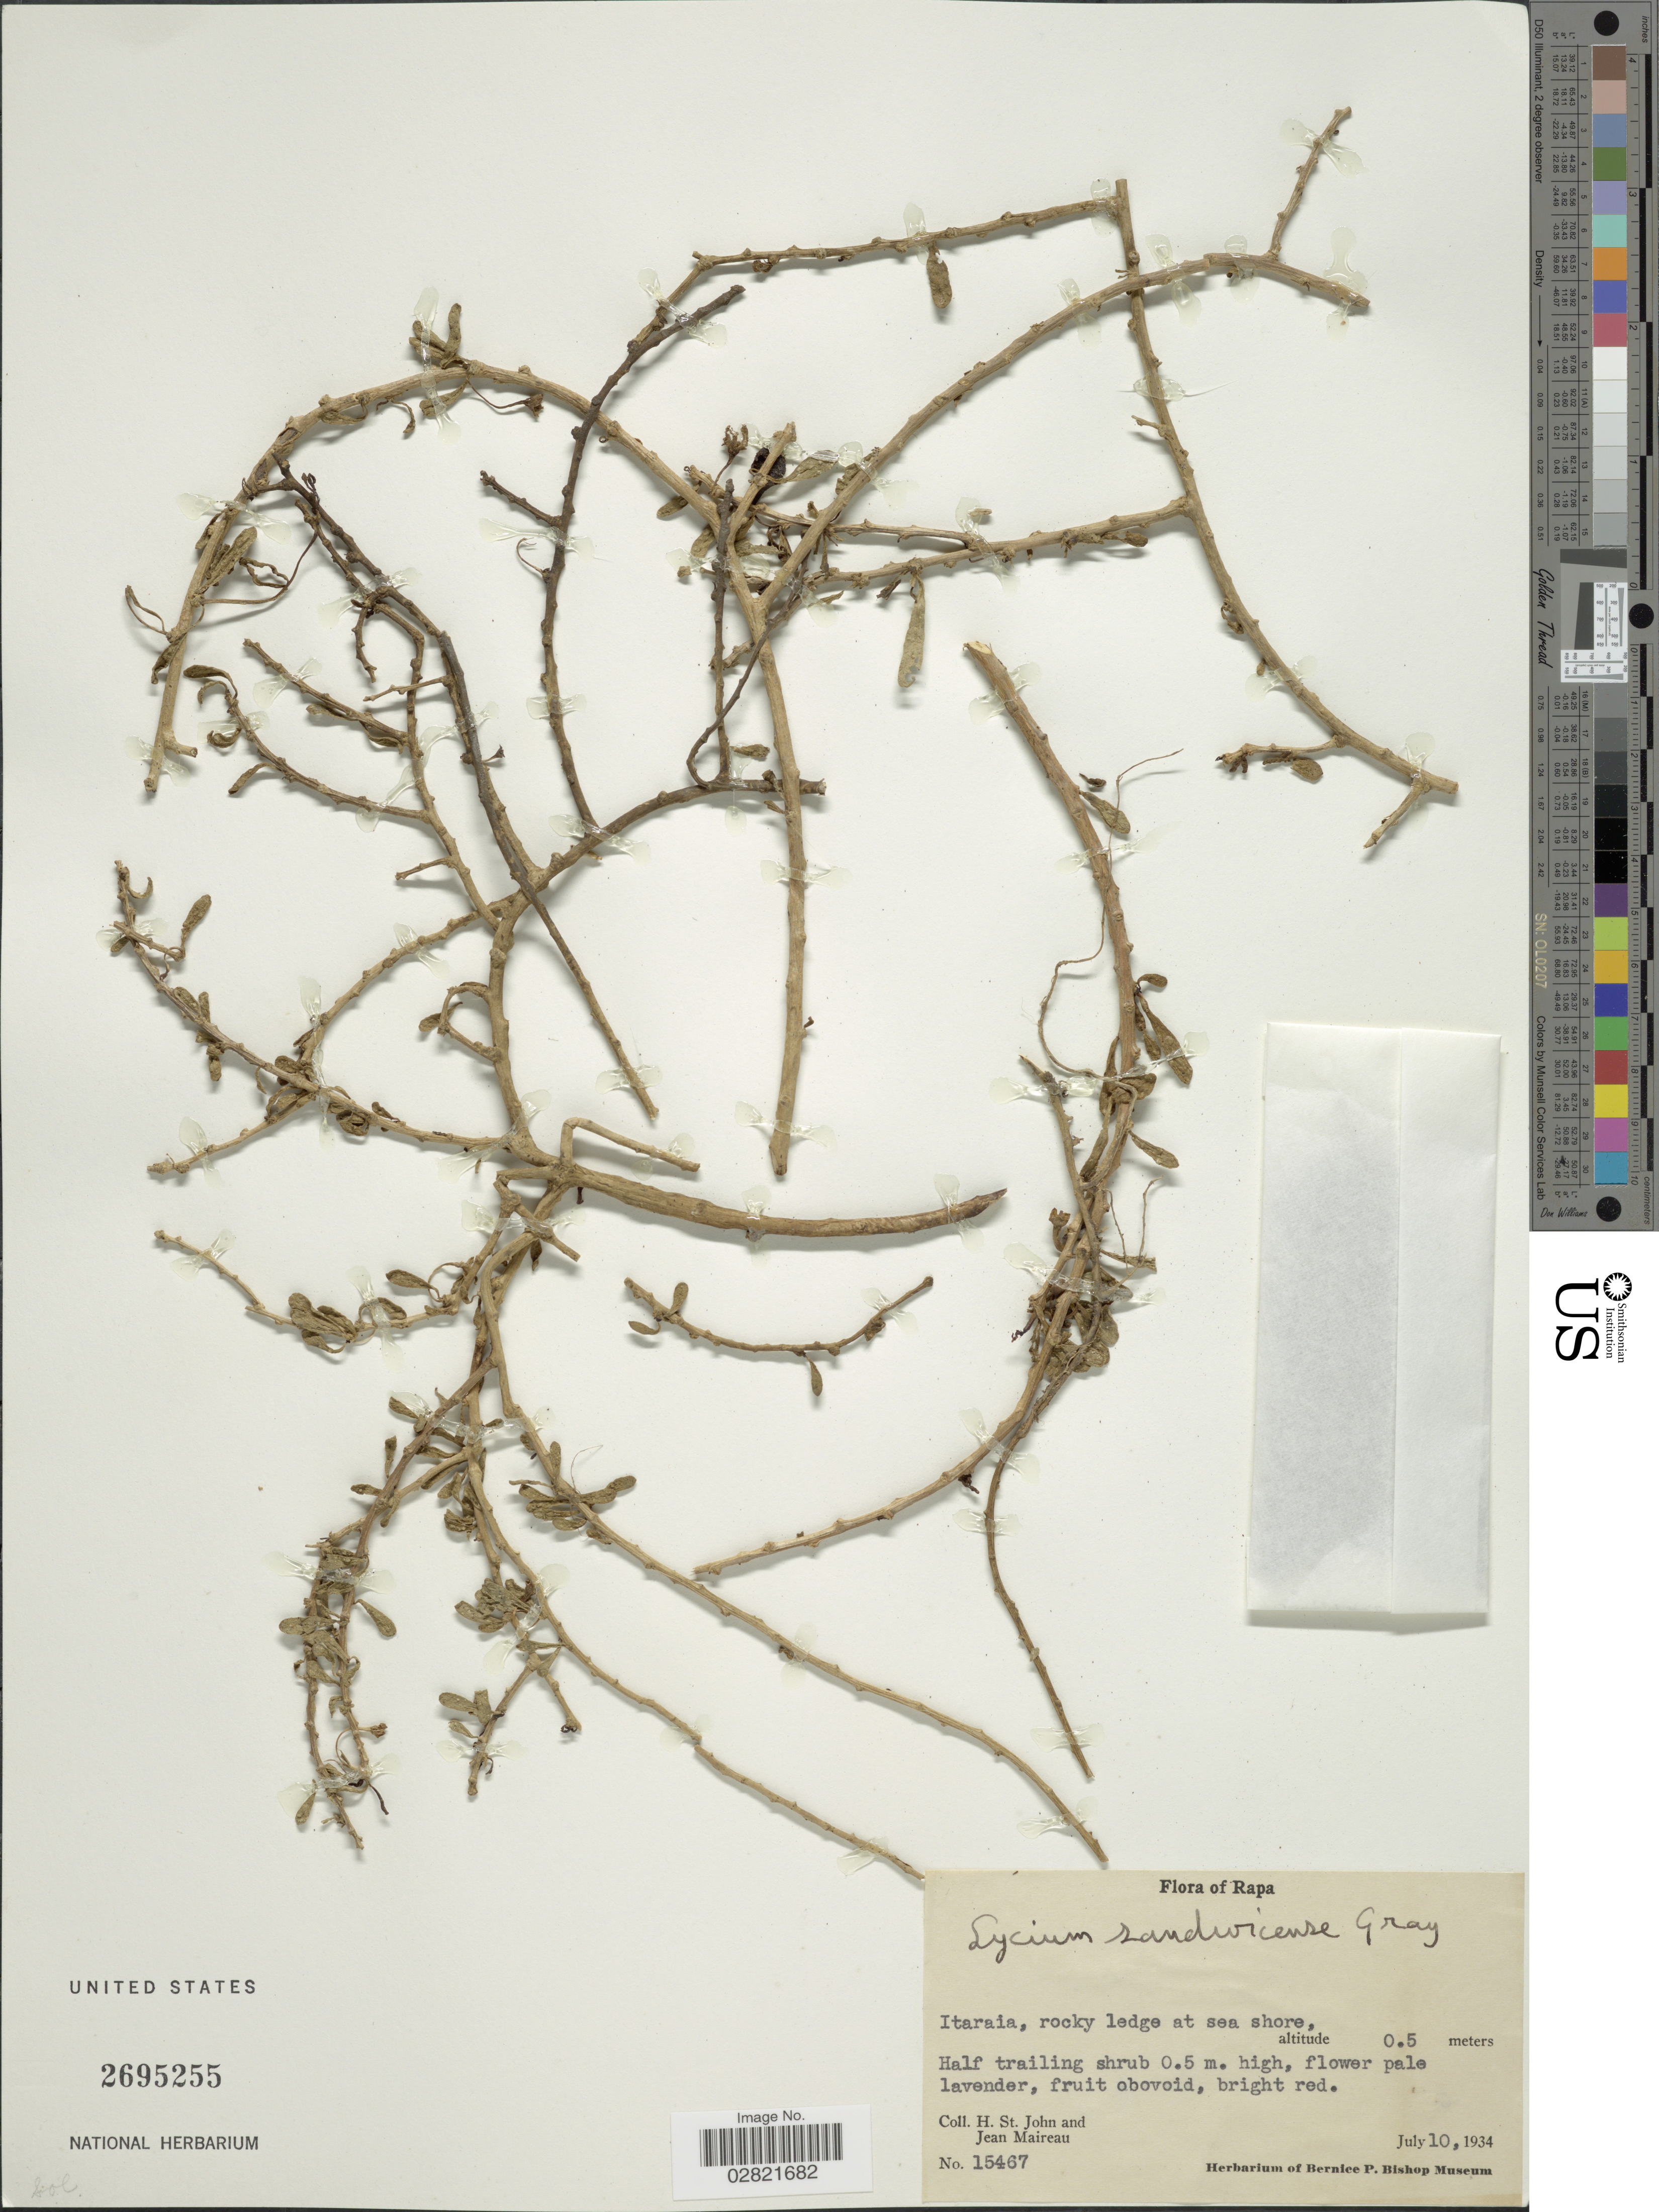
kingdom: Plantae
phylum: Tracheophyta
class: Magnoliopsida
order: Solanales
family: Solanaceae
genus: Lycium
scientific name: Lycium carolinianum var. sandwicense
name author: (A. Gray) C.L. Hitchc.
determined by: Wagner, W. L., (BOT), Smithsonian Institution - National Museum of Natural History (UNITED STATES)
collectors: H. St. John & J. Maireau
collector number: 15467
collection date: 1934-07-10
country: French Polynesia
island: Rapa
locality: Rapa. Itaraia.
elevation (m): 0.5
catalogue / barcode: US 2695255